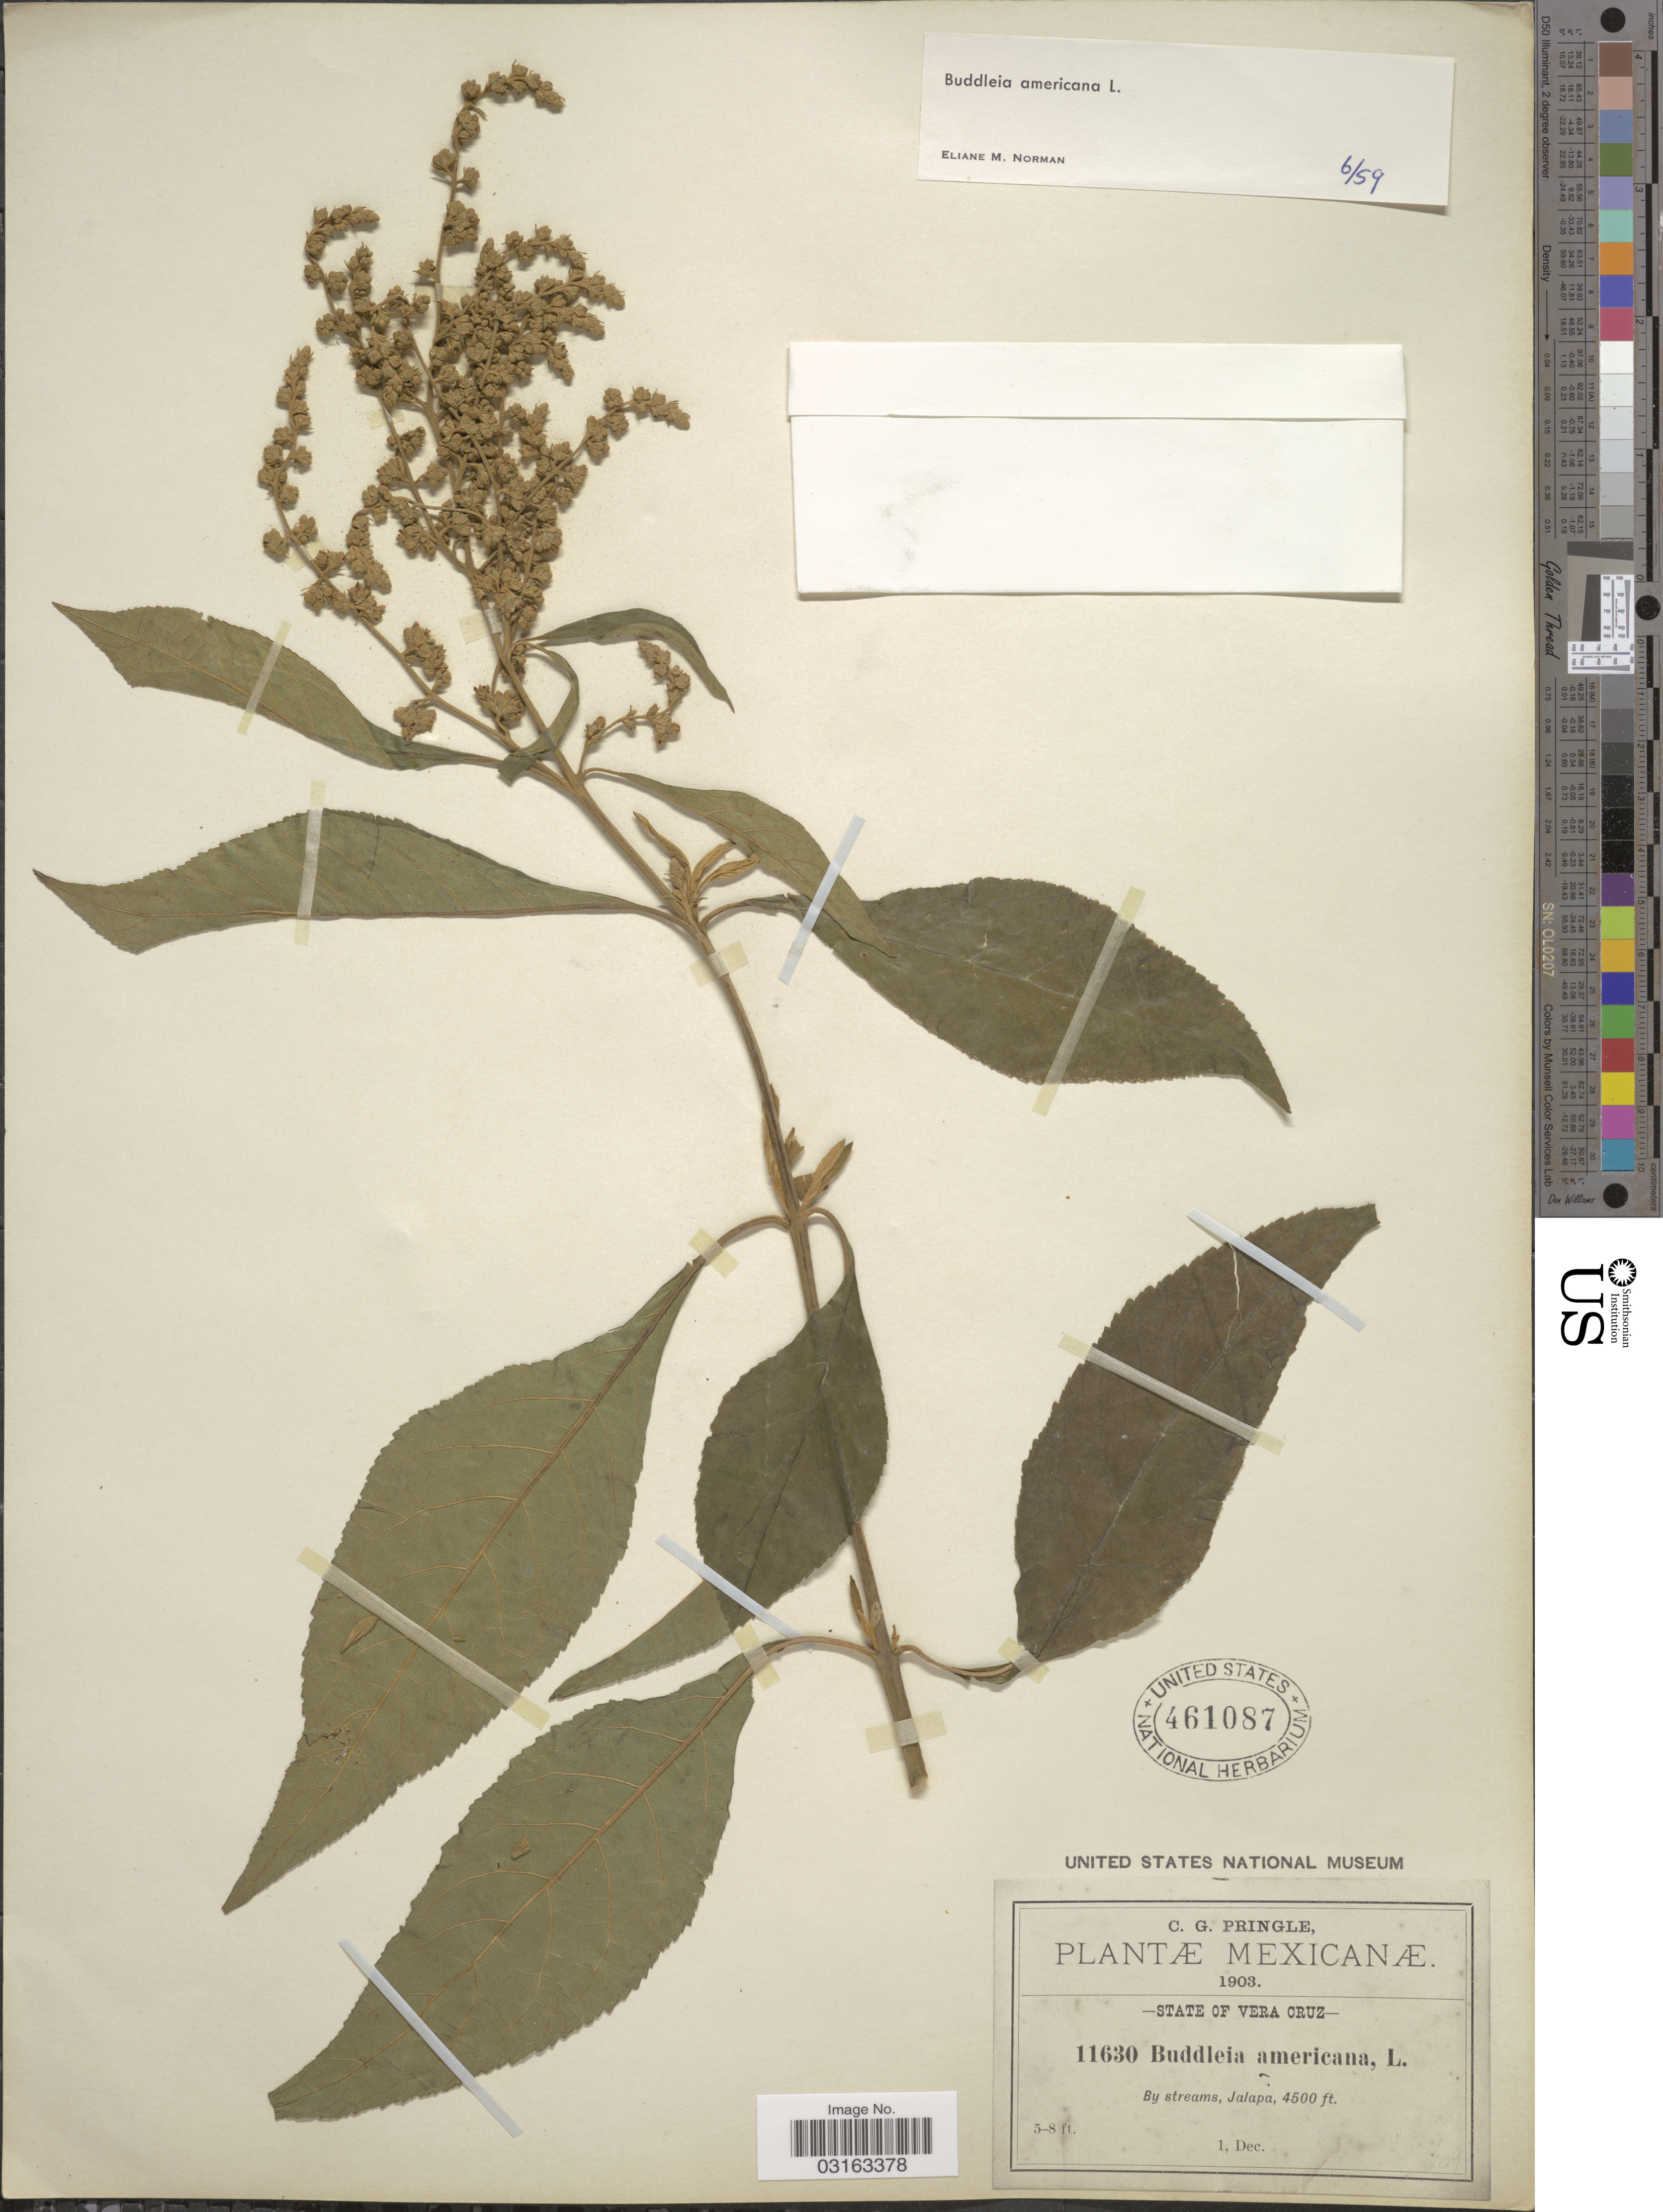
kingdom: Plantae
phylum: Tracheophyta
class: Magnoliopsida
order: Lamiales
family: Scrophulariaceae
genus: Buddleja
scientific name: Buddleja americana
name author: L.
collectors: C. G. Pringle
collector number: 11630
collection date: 1903-12-01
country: Mexico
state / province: Veracruz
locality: State of Vera Cruz. Jalapa.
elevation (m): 1372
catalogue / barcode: US 461087